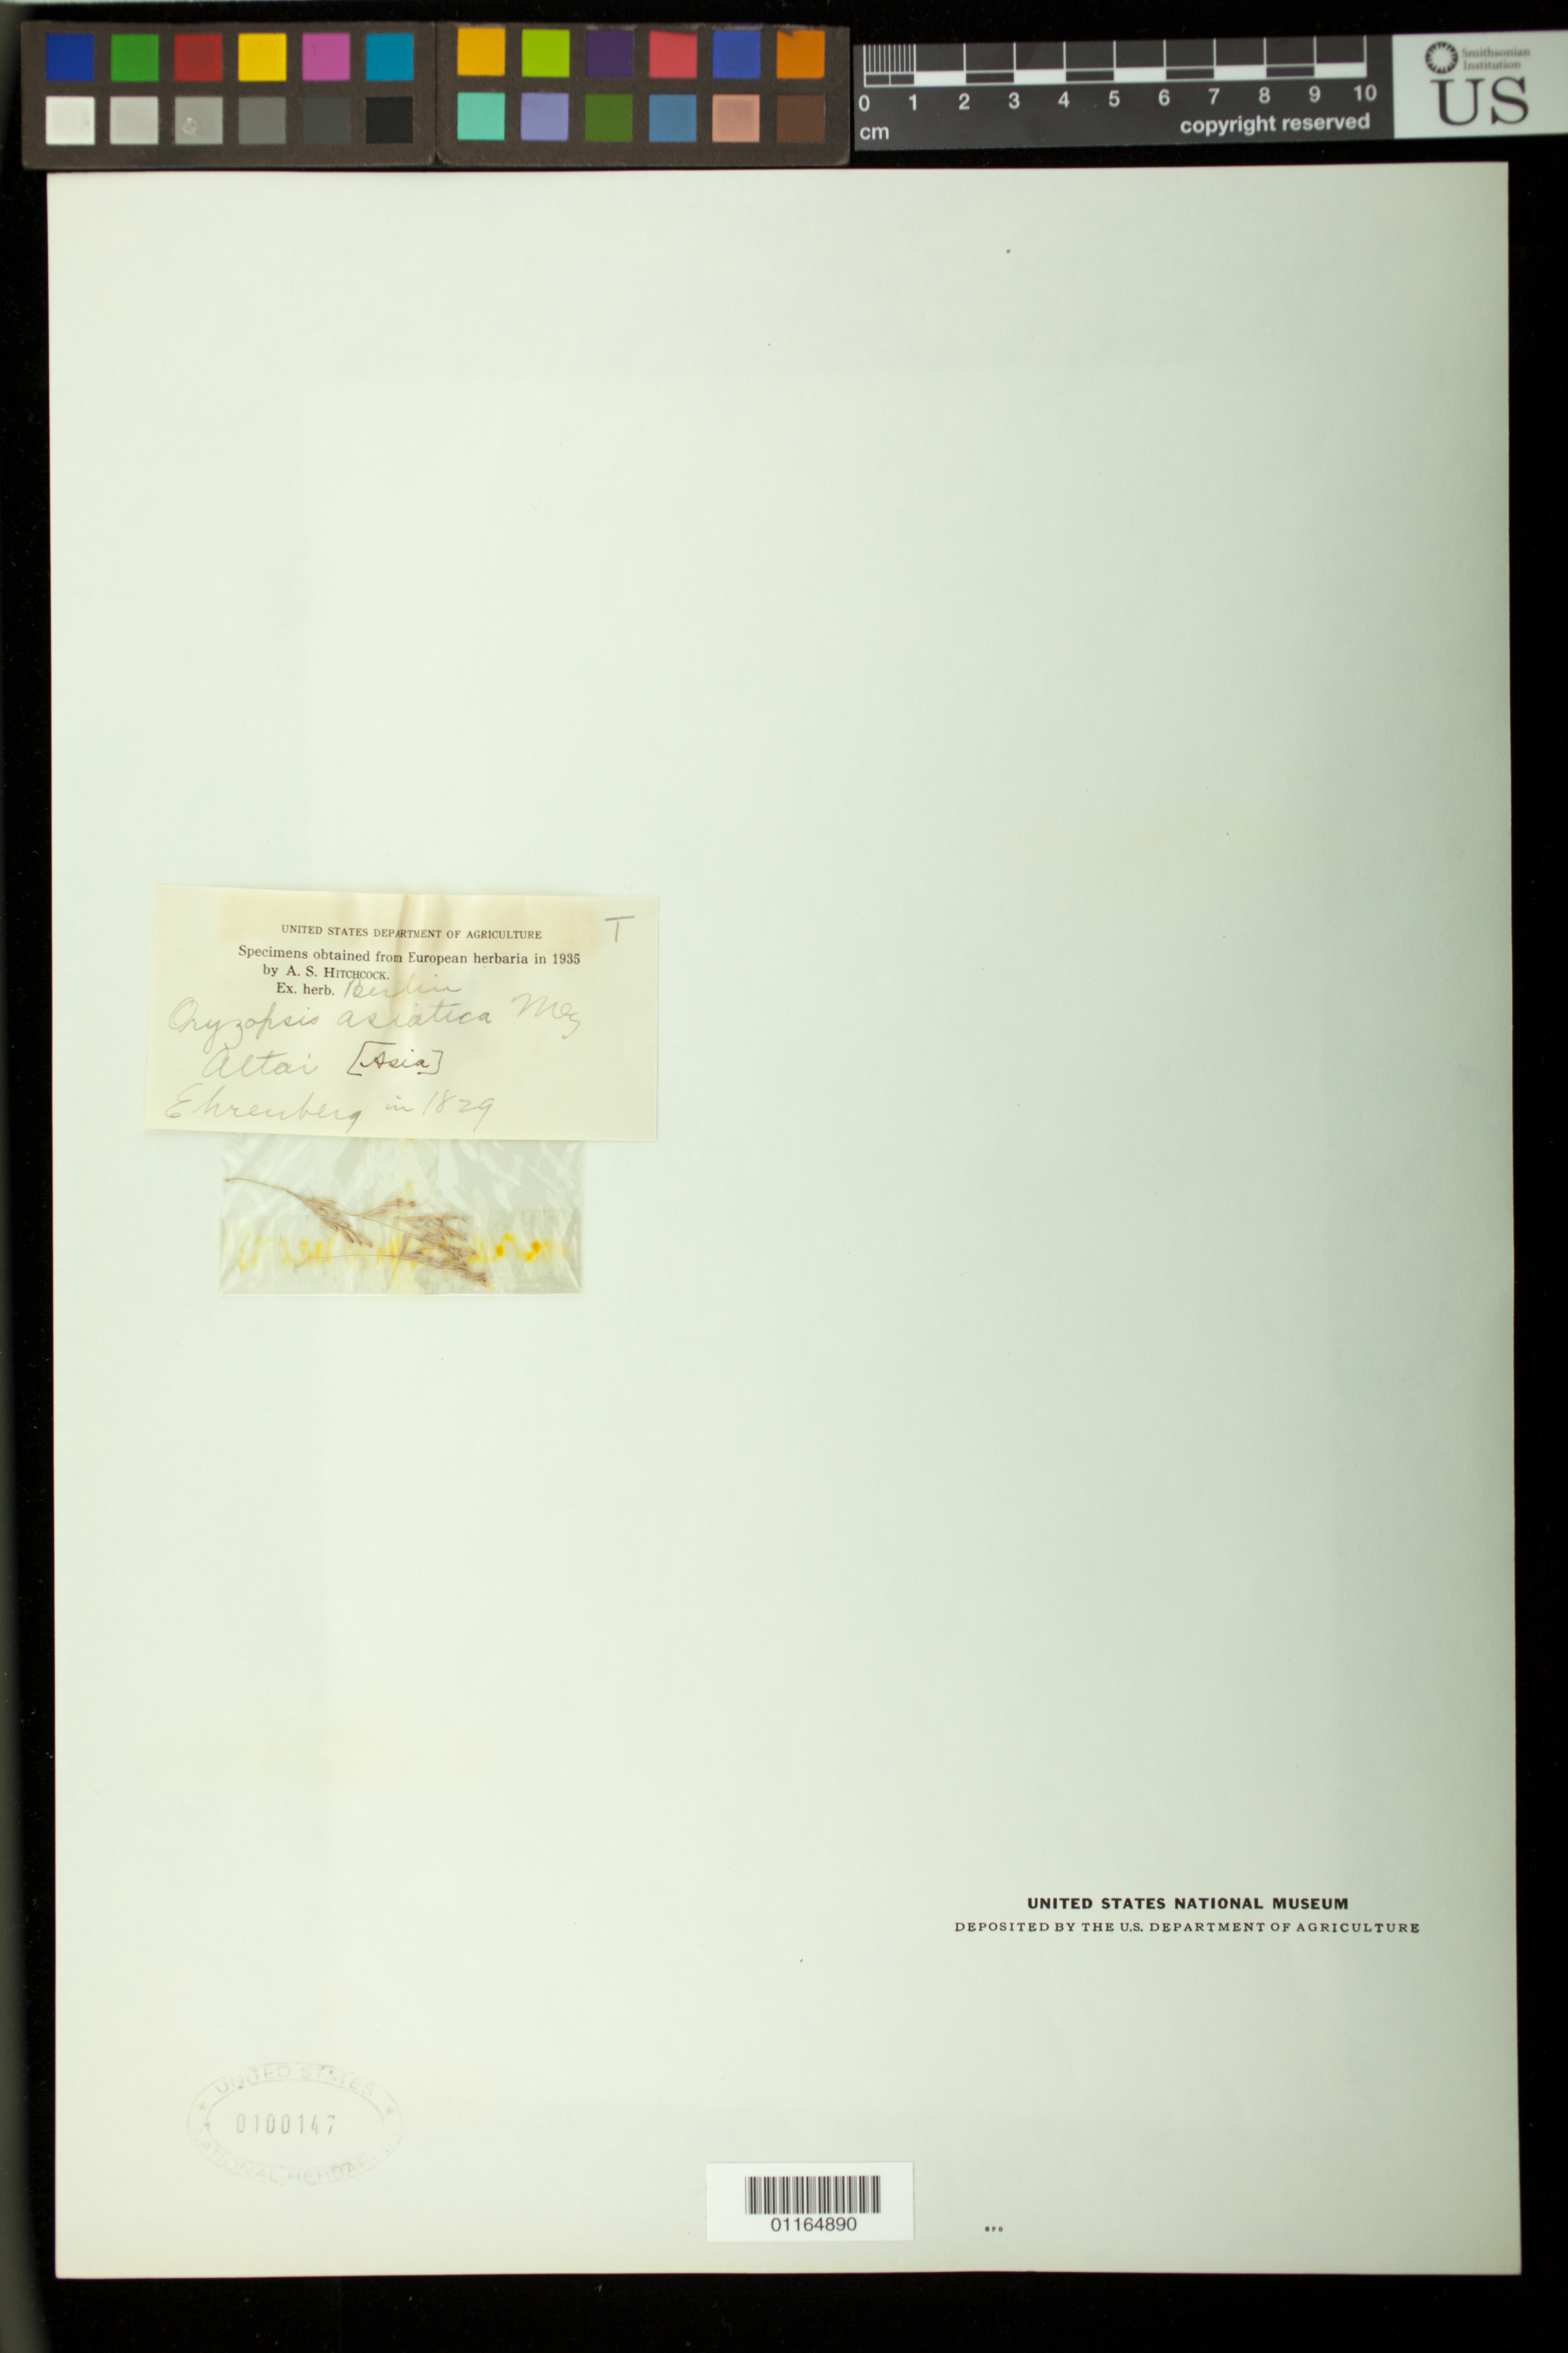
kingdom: Plantae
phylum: Tracheophyta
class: Liliopsida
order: Poales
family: Poaceae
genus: Oryzopsis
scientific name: Oryzopsis asiatica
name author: Mez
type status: Type Collection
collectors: C. Ehrenberg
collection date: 1829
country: Russian Federation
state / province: Altai Republic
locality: Altai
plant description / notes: Fragmentary material of type specimen ex herb. Berlin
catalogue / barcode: US 100147